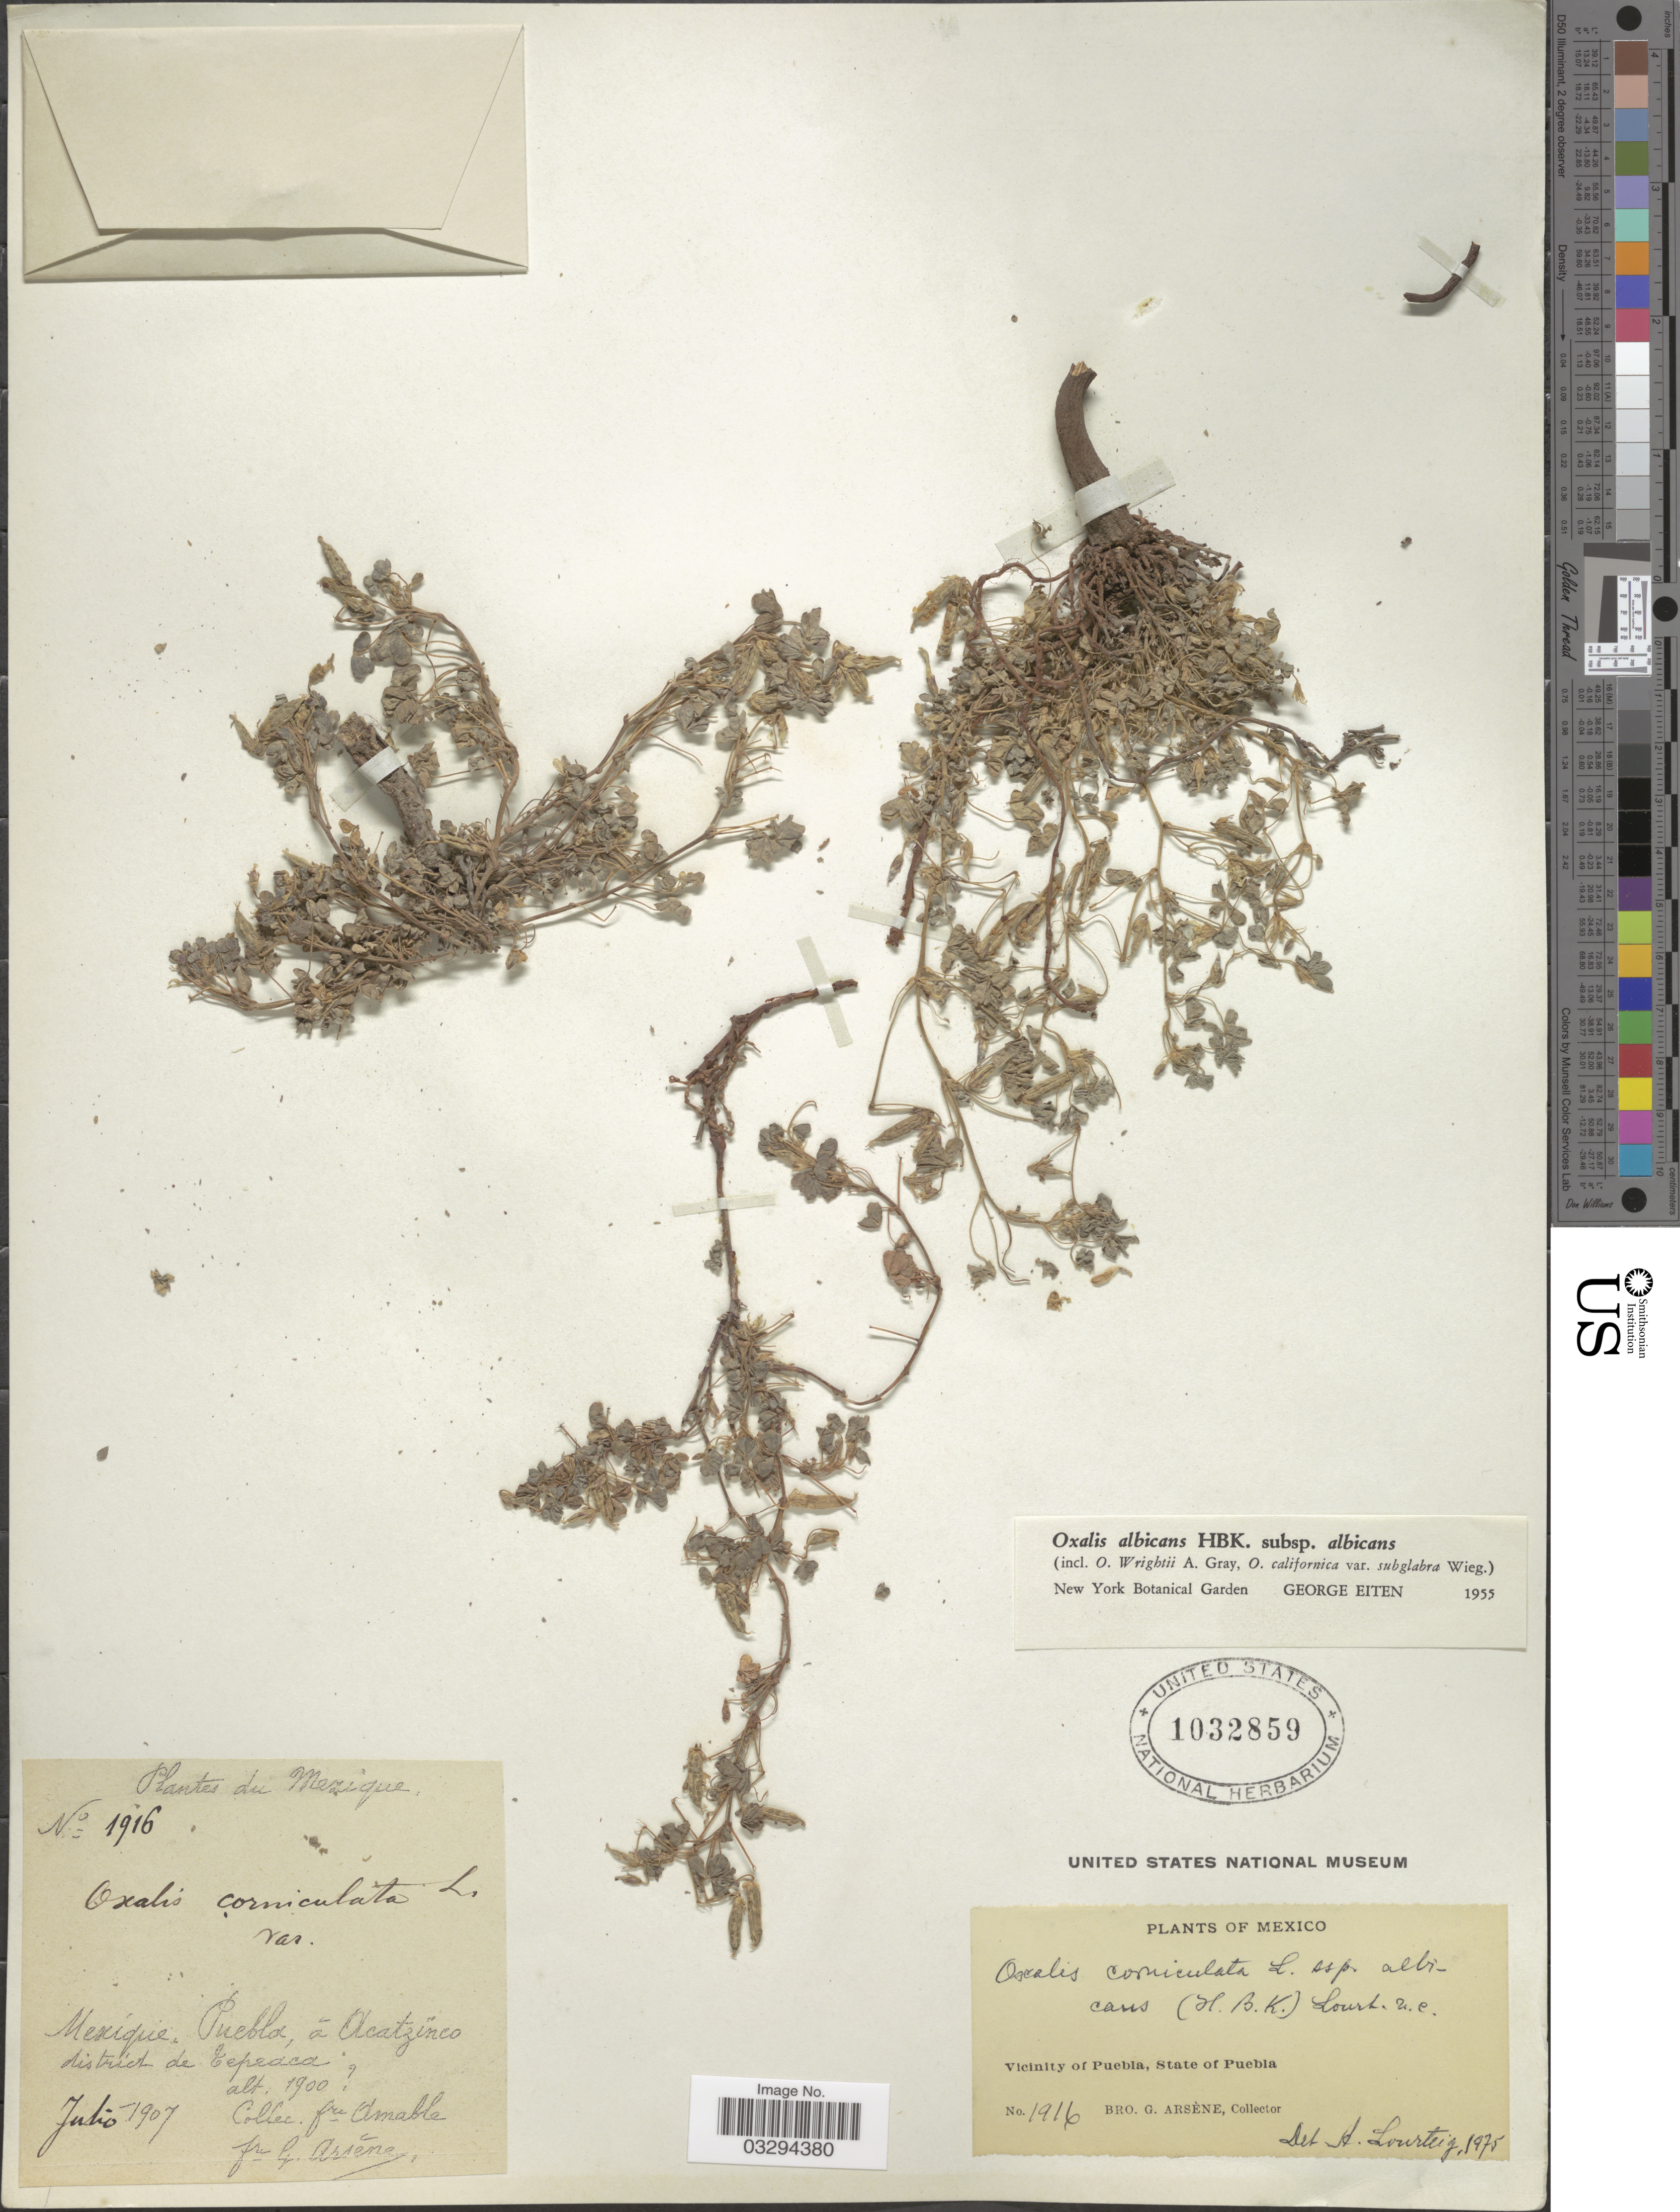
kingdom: Plantae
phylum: Tracheophyta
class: Magnoliopsida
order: Oxalidales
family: Oxalidaceae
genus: Oxalis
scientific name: Oxalis corniculata subsp. albicans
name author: (Kunth) Lourteig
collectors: B. Amable & Bro. G. Arsène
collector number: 1916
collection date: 1907-07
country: Mexico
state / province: Puebla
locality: Puebla, á Acatzinco district de Tepeaca. Vicinity of Puebla.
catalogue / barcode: US 1032859